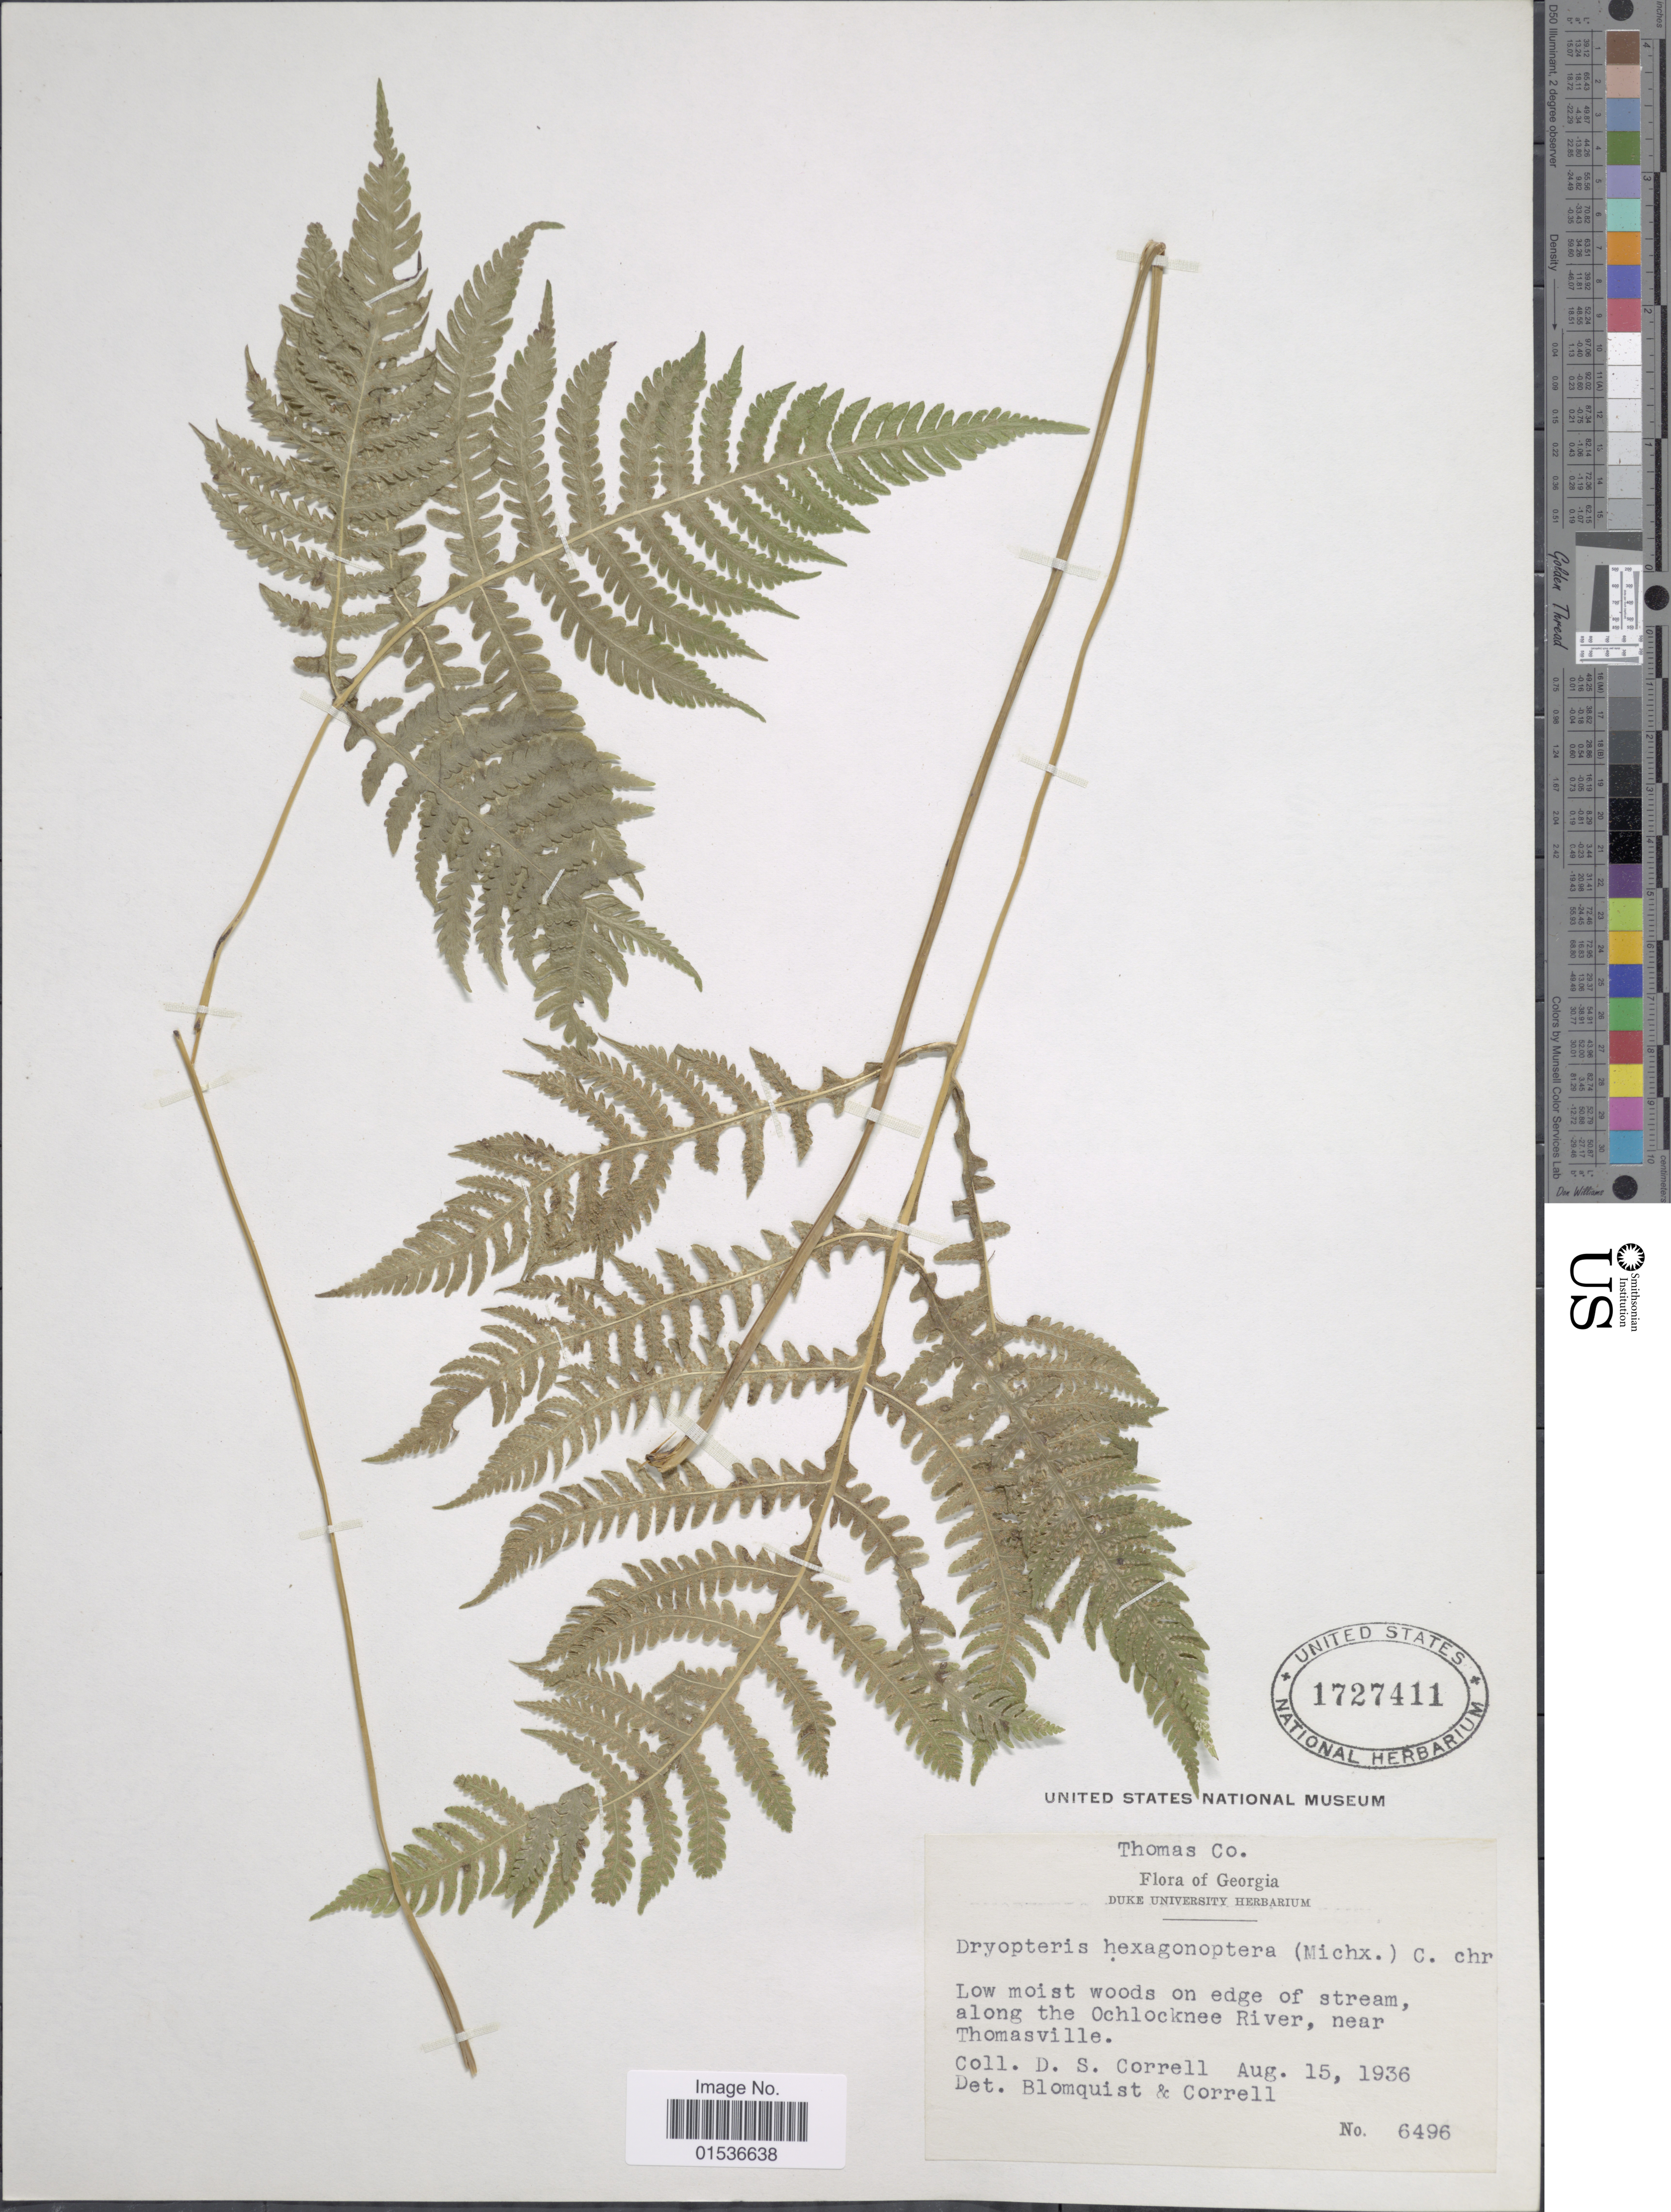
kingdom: Plantae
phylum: Tracheophyta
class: Polypodiopsida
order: Polypodiales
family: Thelypteridaceae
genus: Phegopteris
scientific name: Phegopteris hexagonoptera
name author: (Michx.) Fée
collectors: D. S. Correll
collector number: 6496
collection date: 1936-08-15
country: United States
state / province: Georgia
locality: Thomas Co. Georgia. Along the Ochlocknee River, near Thomasville.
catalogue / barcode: US 1727411